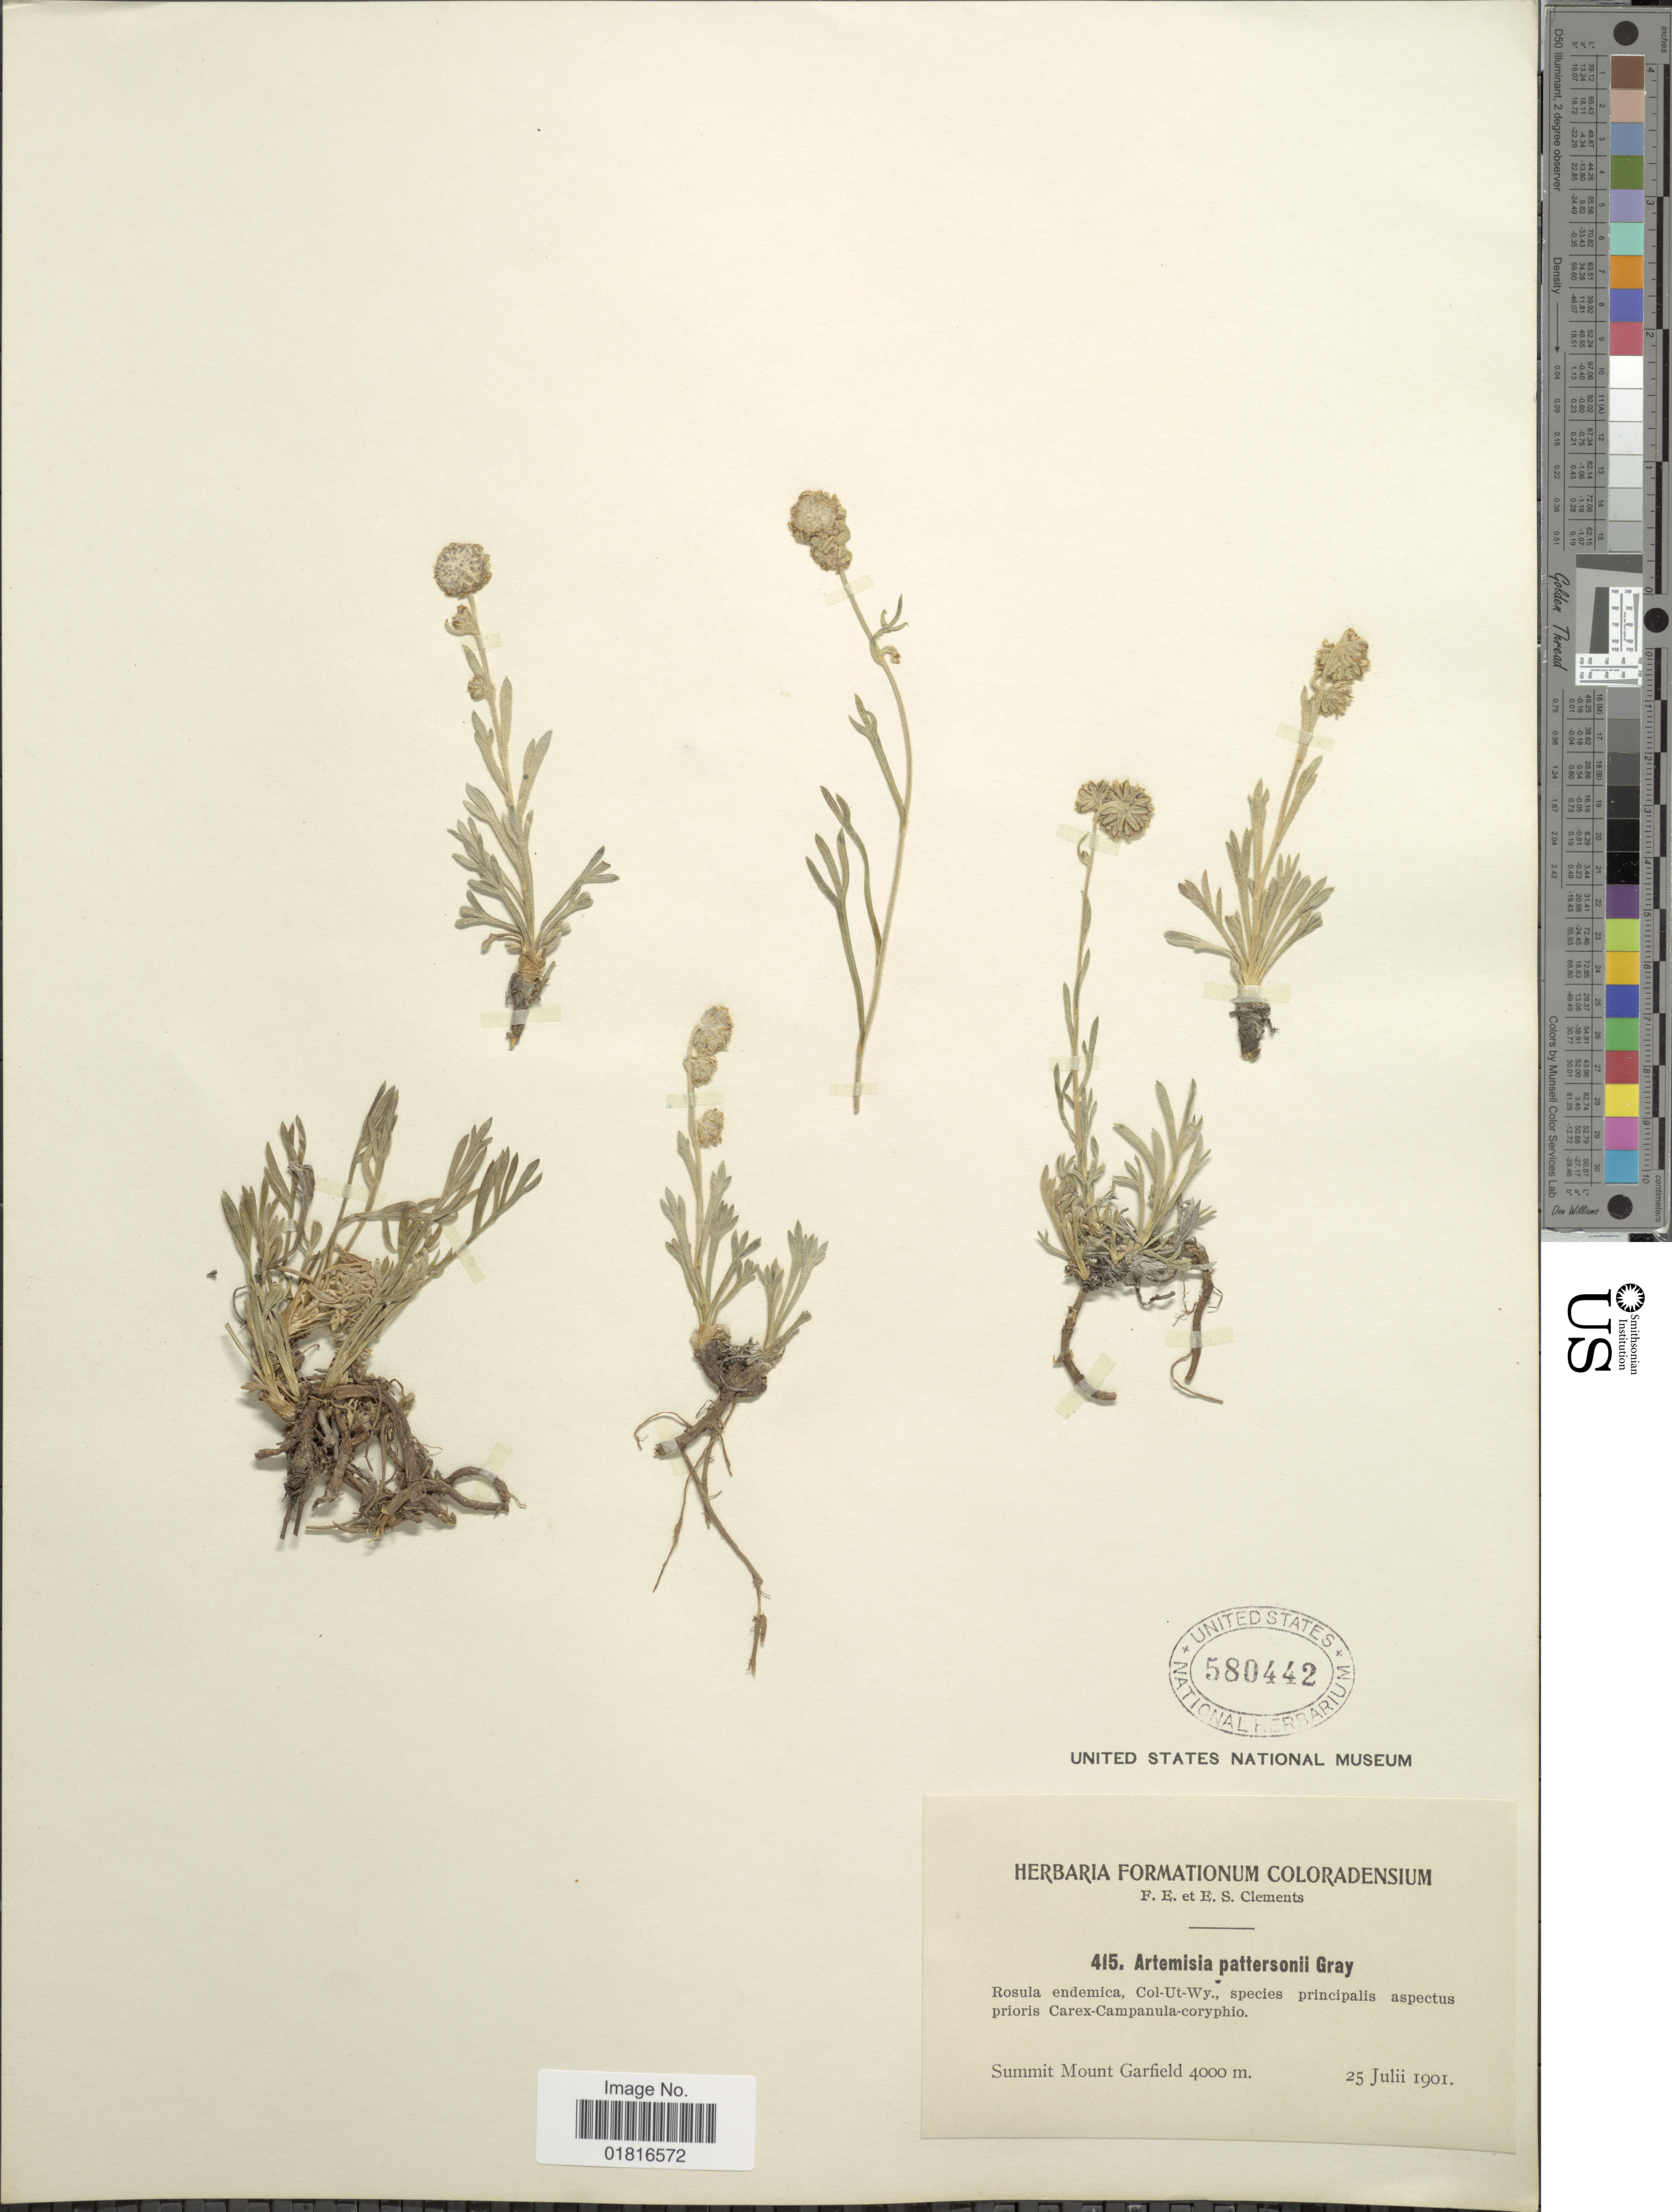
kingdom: Plantae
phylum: Tracheophyta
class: Magnoliopsida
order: Asterales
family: Asteraceae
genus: Artemisia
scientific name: Artemisia pattersonii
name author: A. Gray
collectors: F. E. Clements & E. S. Clements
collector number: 415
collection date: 1901-07-25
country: United States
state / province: Colorado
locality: Summit Mount Garfield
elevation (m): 4000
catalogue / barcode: US 580442